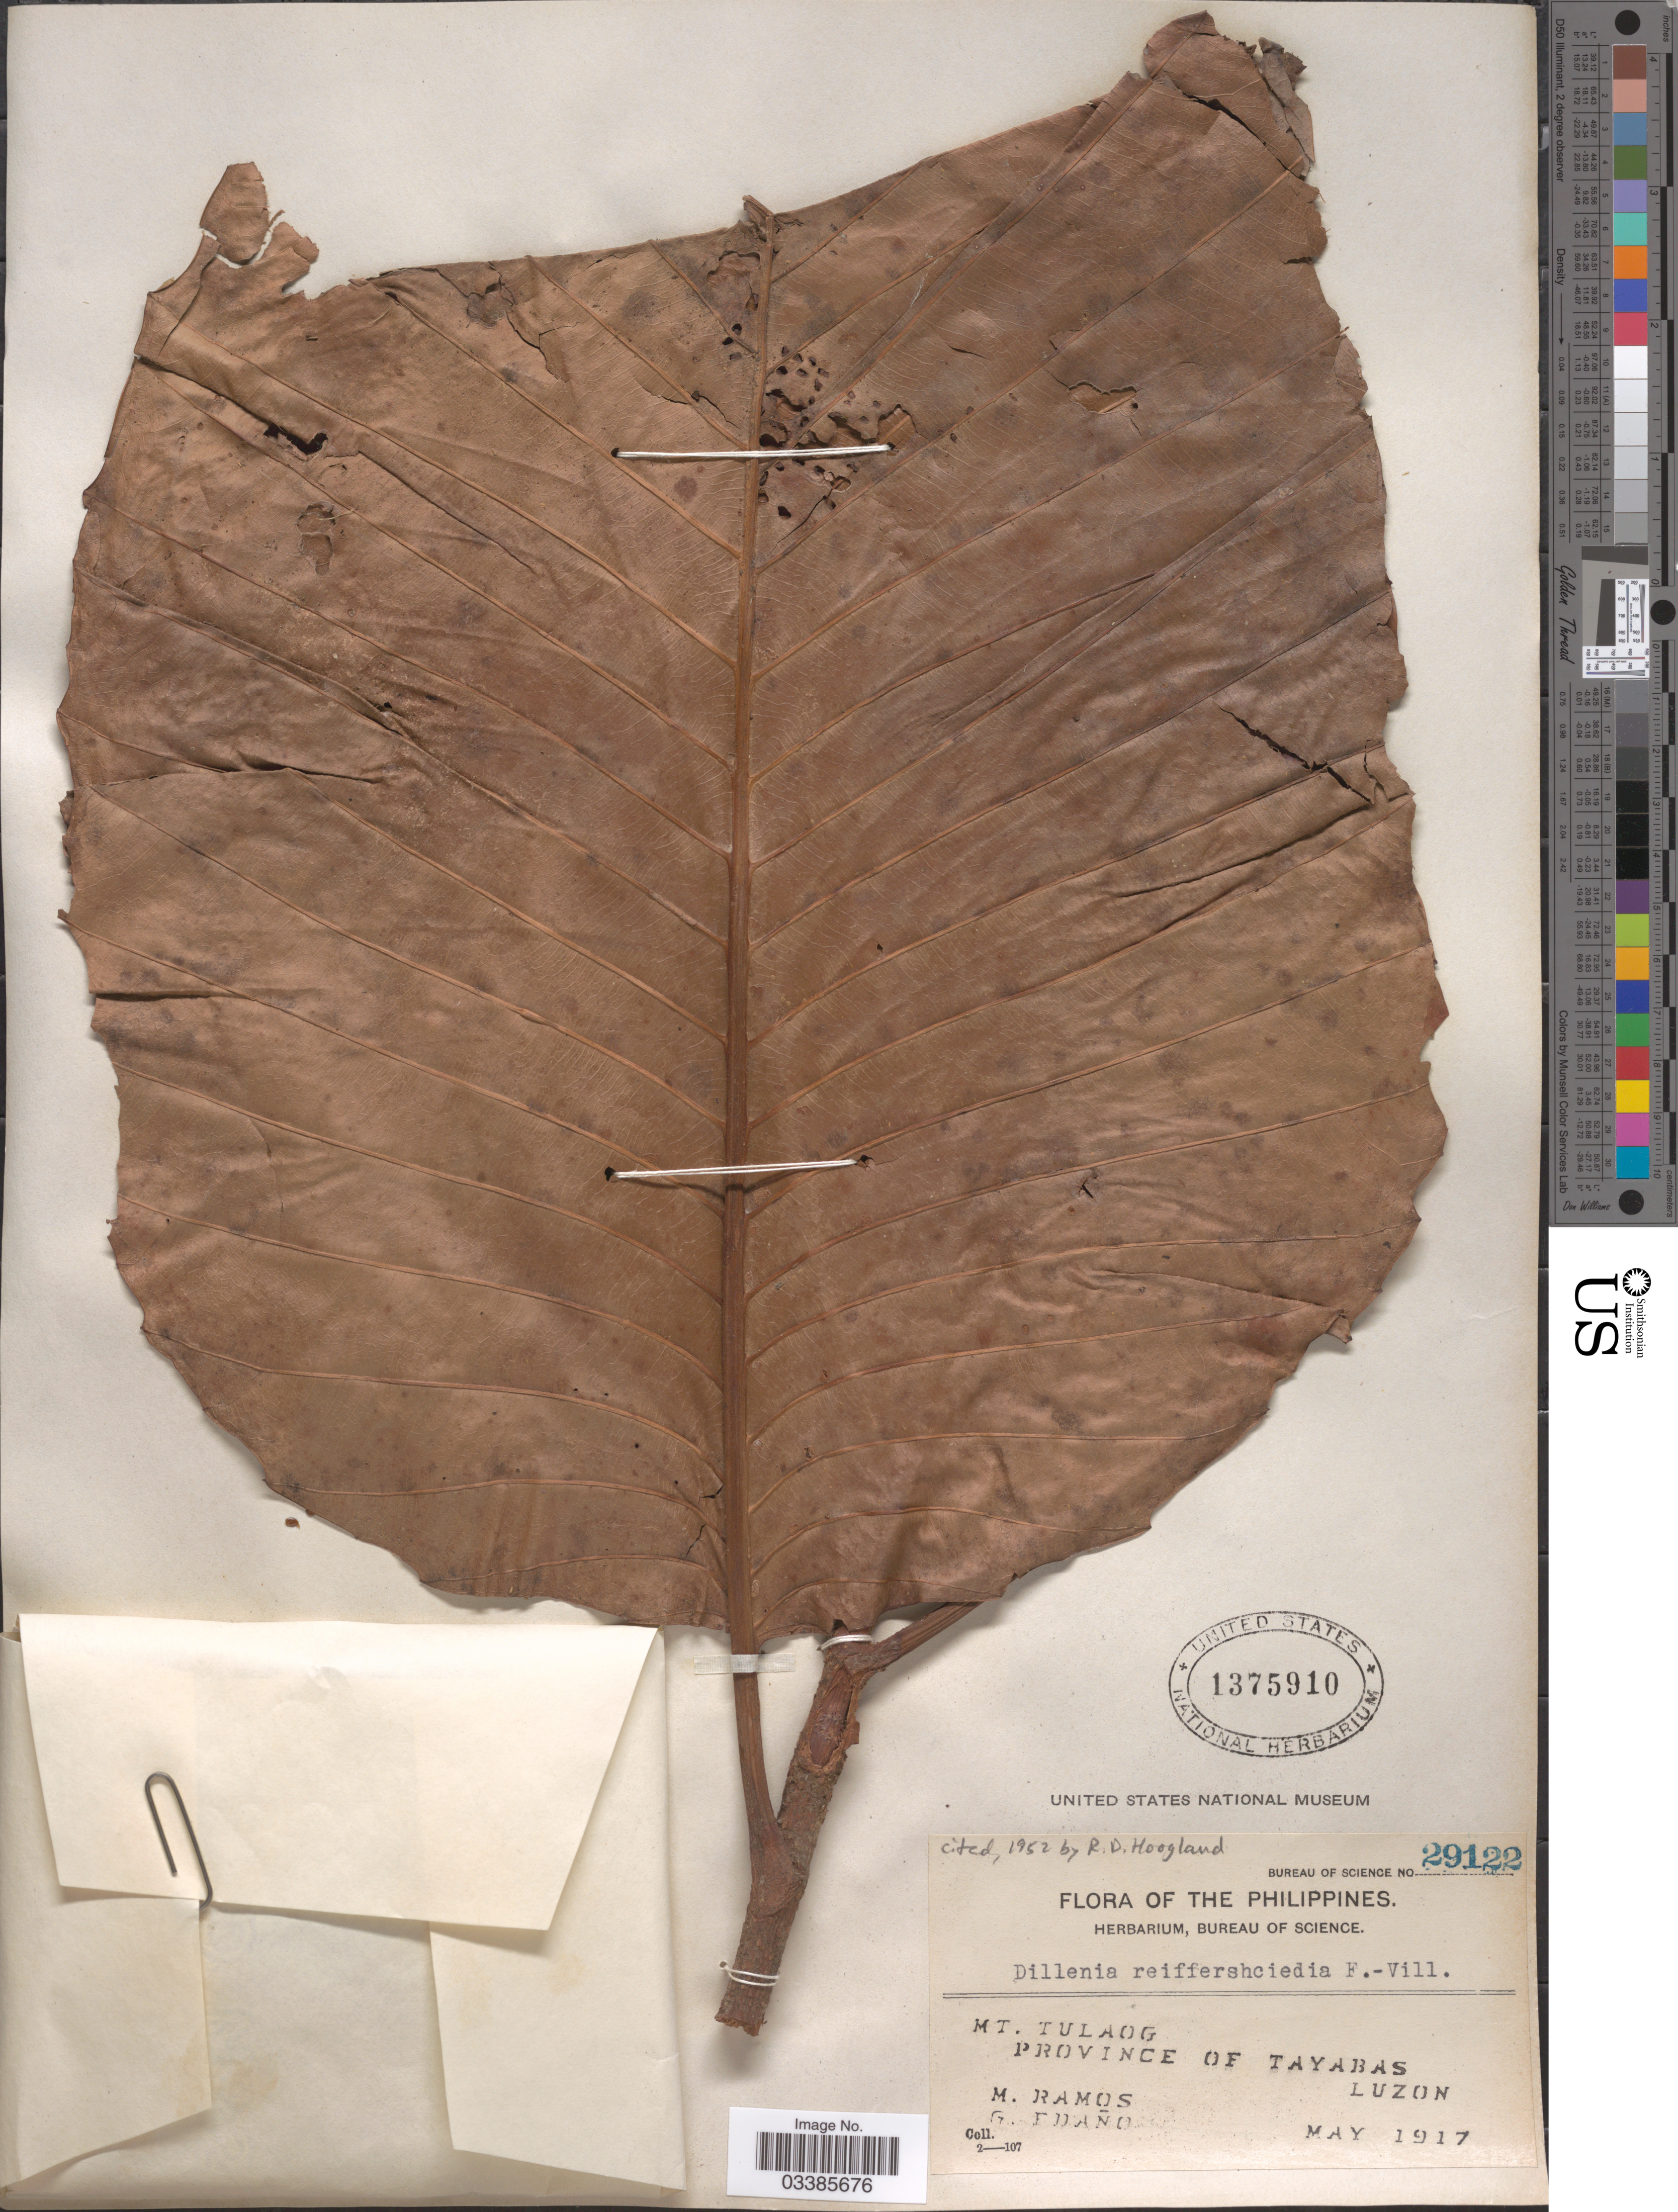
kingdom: Plantae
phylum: Tracheophyta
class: Magnoliopsida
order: Dilleniales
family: Dilleniaceae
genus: Dillenia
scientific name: Dillenia reifferscheidia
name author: Fern.-Vill.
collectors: M. Ramos & G. Edaño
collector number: Bureau of Science 29122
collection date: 1917-05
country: Philippines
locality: Mt. Tulaog. Province of Tayabas. Luzon.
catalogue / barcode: US 1375910